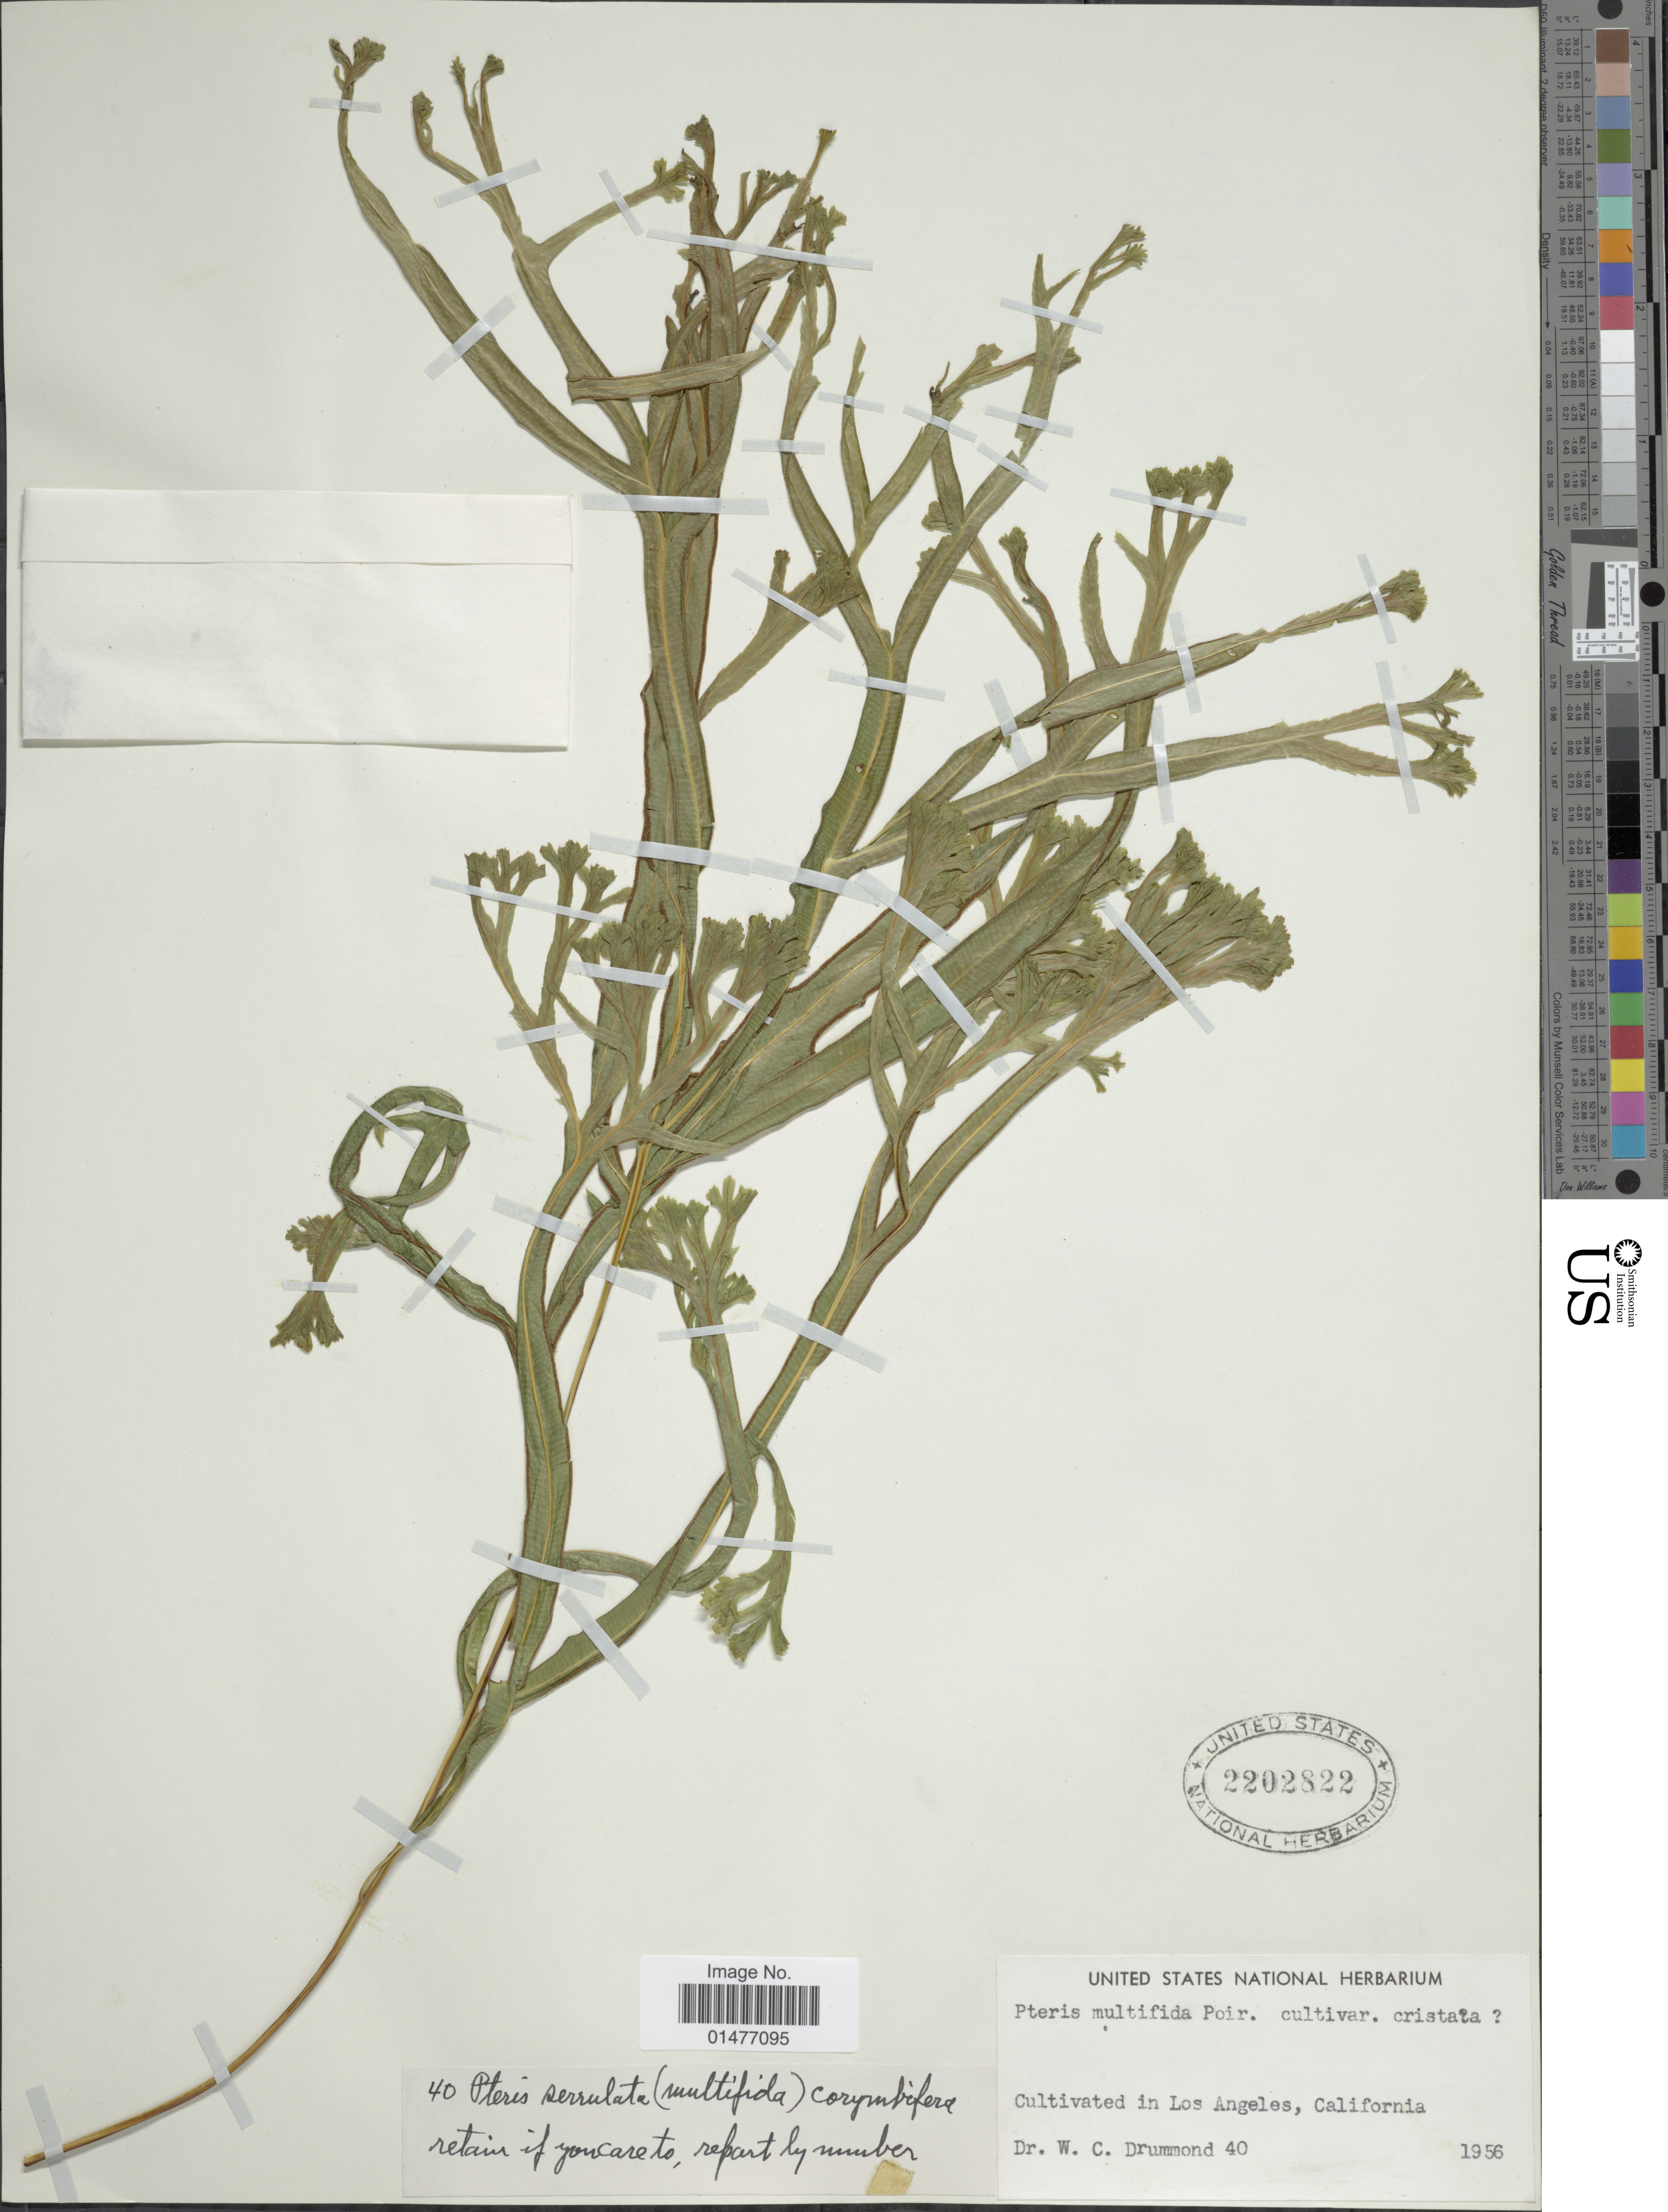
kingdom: Plantae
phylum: Tracheophyta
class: Polypodiopsida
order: Polypodiales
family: Pteridaceae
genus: Pteris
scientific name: Pteris multifida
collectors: W. Drummond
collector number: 40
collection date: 1956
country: United States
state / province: California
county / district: Los Angeles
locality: Cultivated in Los Angeles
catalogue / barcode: US 2202822